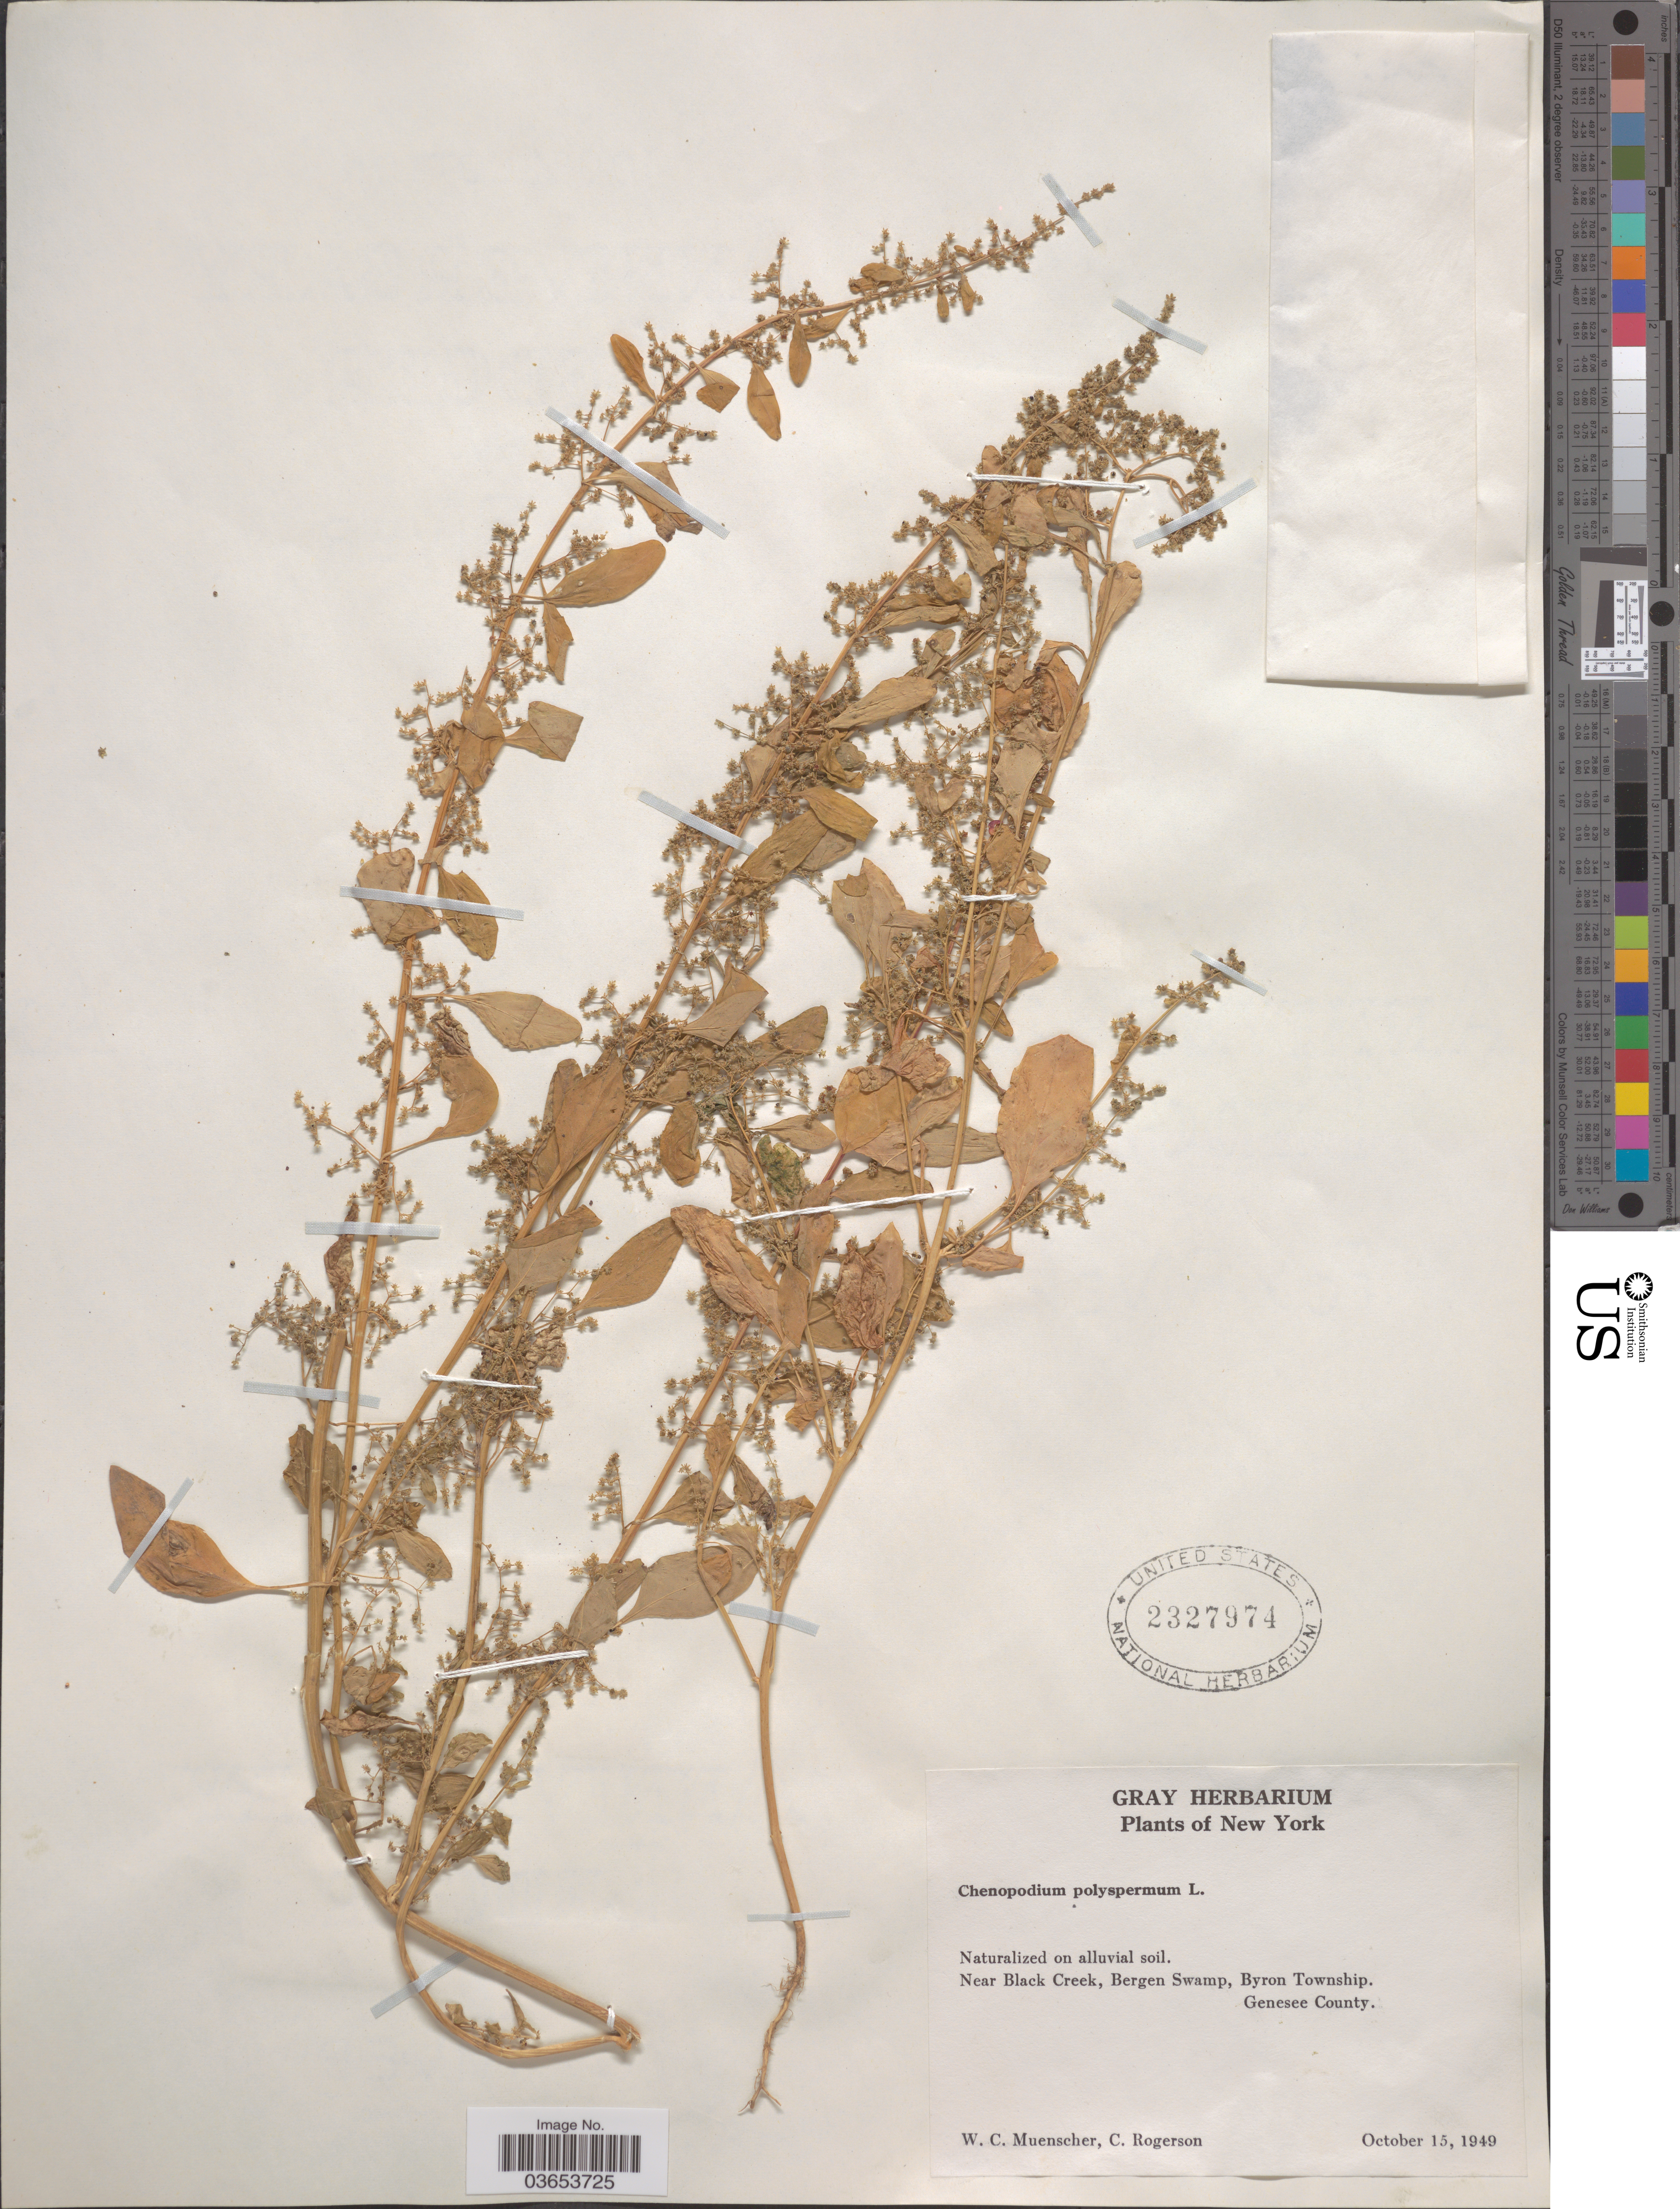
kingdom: Plantae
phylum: Tracheophyta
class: Magnoliopsida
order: Caryophyllales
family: Amaranthaceae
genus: Lipandra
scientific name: Lipandra polysperma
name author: (L.) S. Fuentes et al.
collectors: W. Muenscher & C. Rogerson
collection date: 1949-10-15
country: United States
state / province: New York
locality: Near Black Creek, Bergen Swamp, Byron Township. Genesee County.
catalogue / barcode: US 2327974